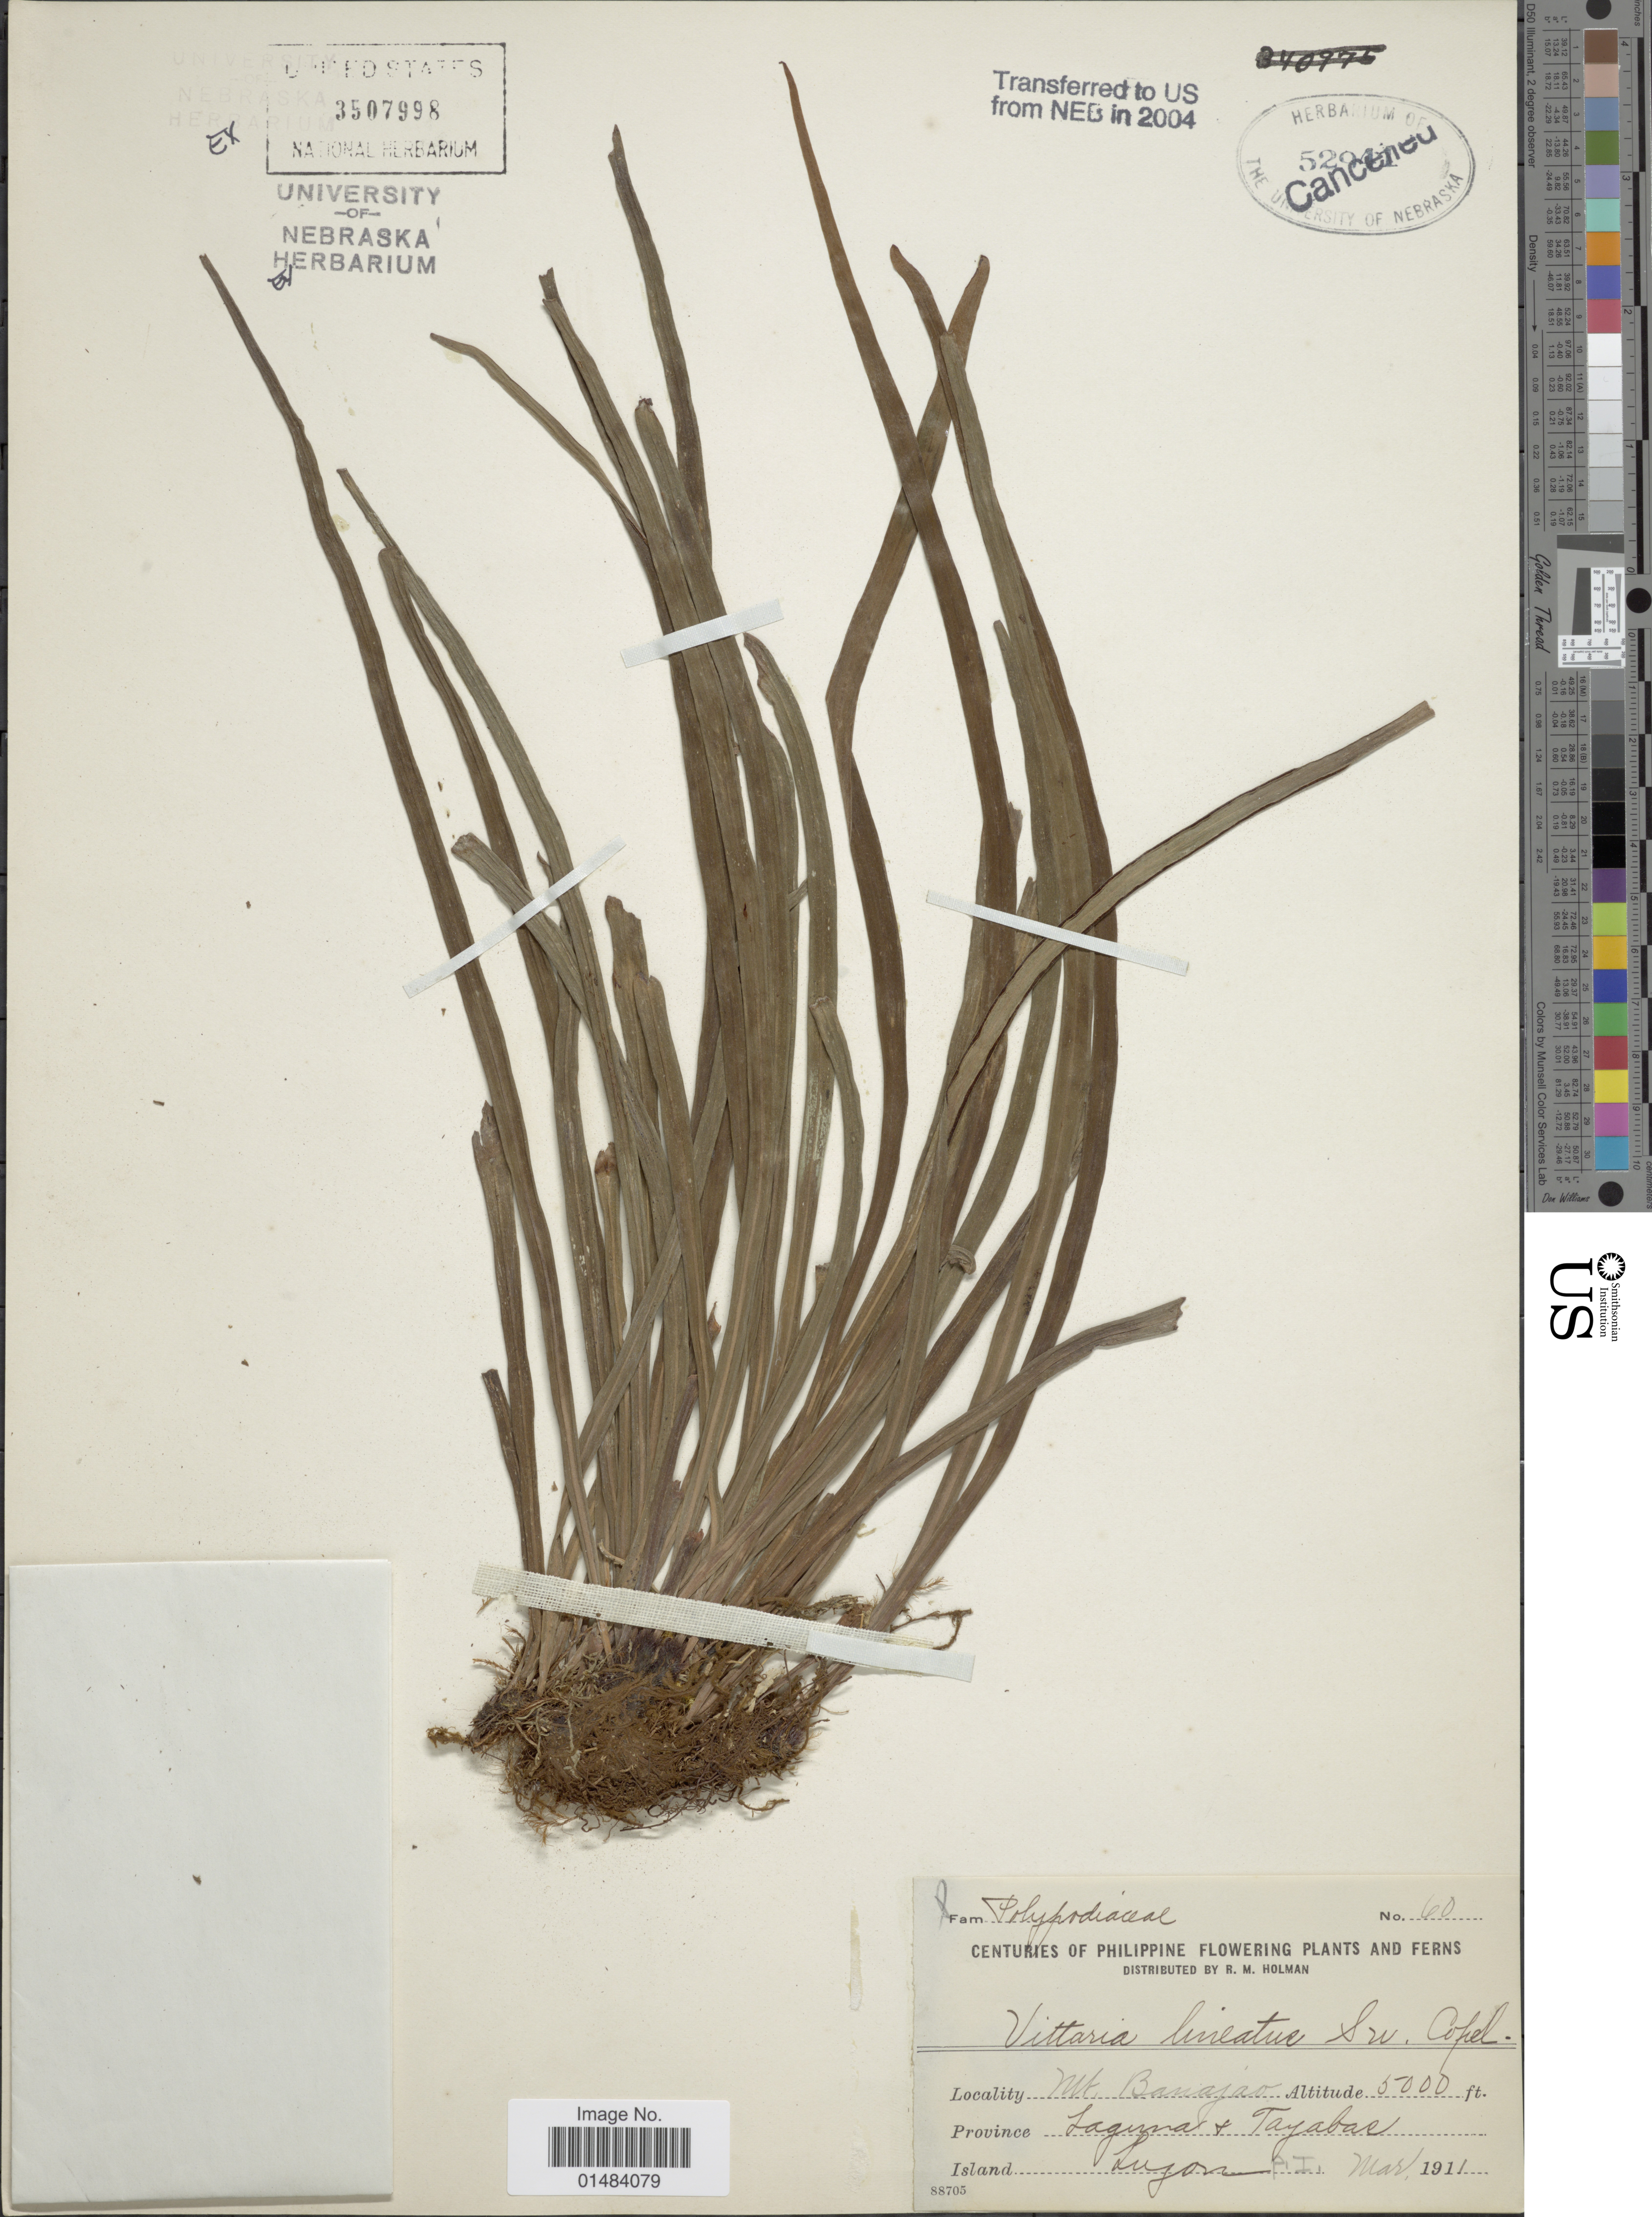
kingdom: Plantae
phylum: Tracheophyta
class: Polypodiopsida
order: Polypodiales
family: Pteridaceae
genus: Vittaria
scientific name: Vittaria lineata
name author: (L.) Sm.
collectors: R. Holman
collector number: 60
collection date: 1911-03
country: Philippines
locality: Mt. Banajao, Province: Laguna & Tayabas, Island: Luzon. P.I.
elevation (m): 1524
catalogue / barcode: US 3507998